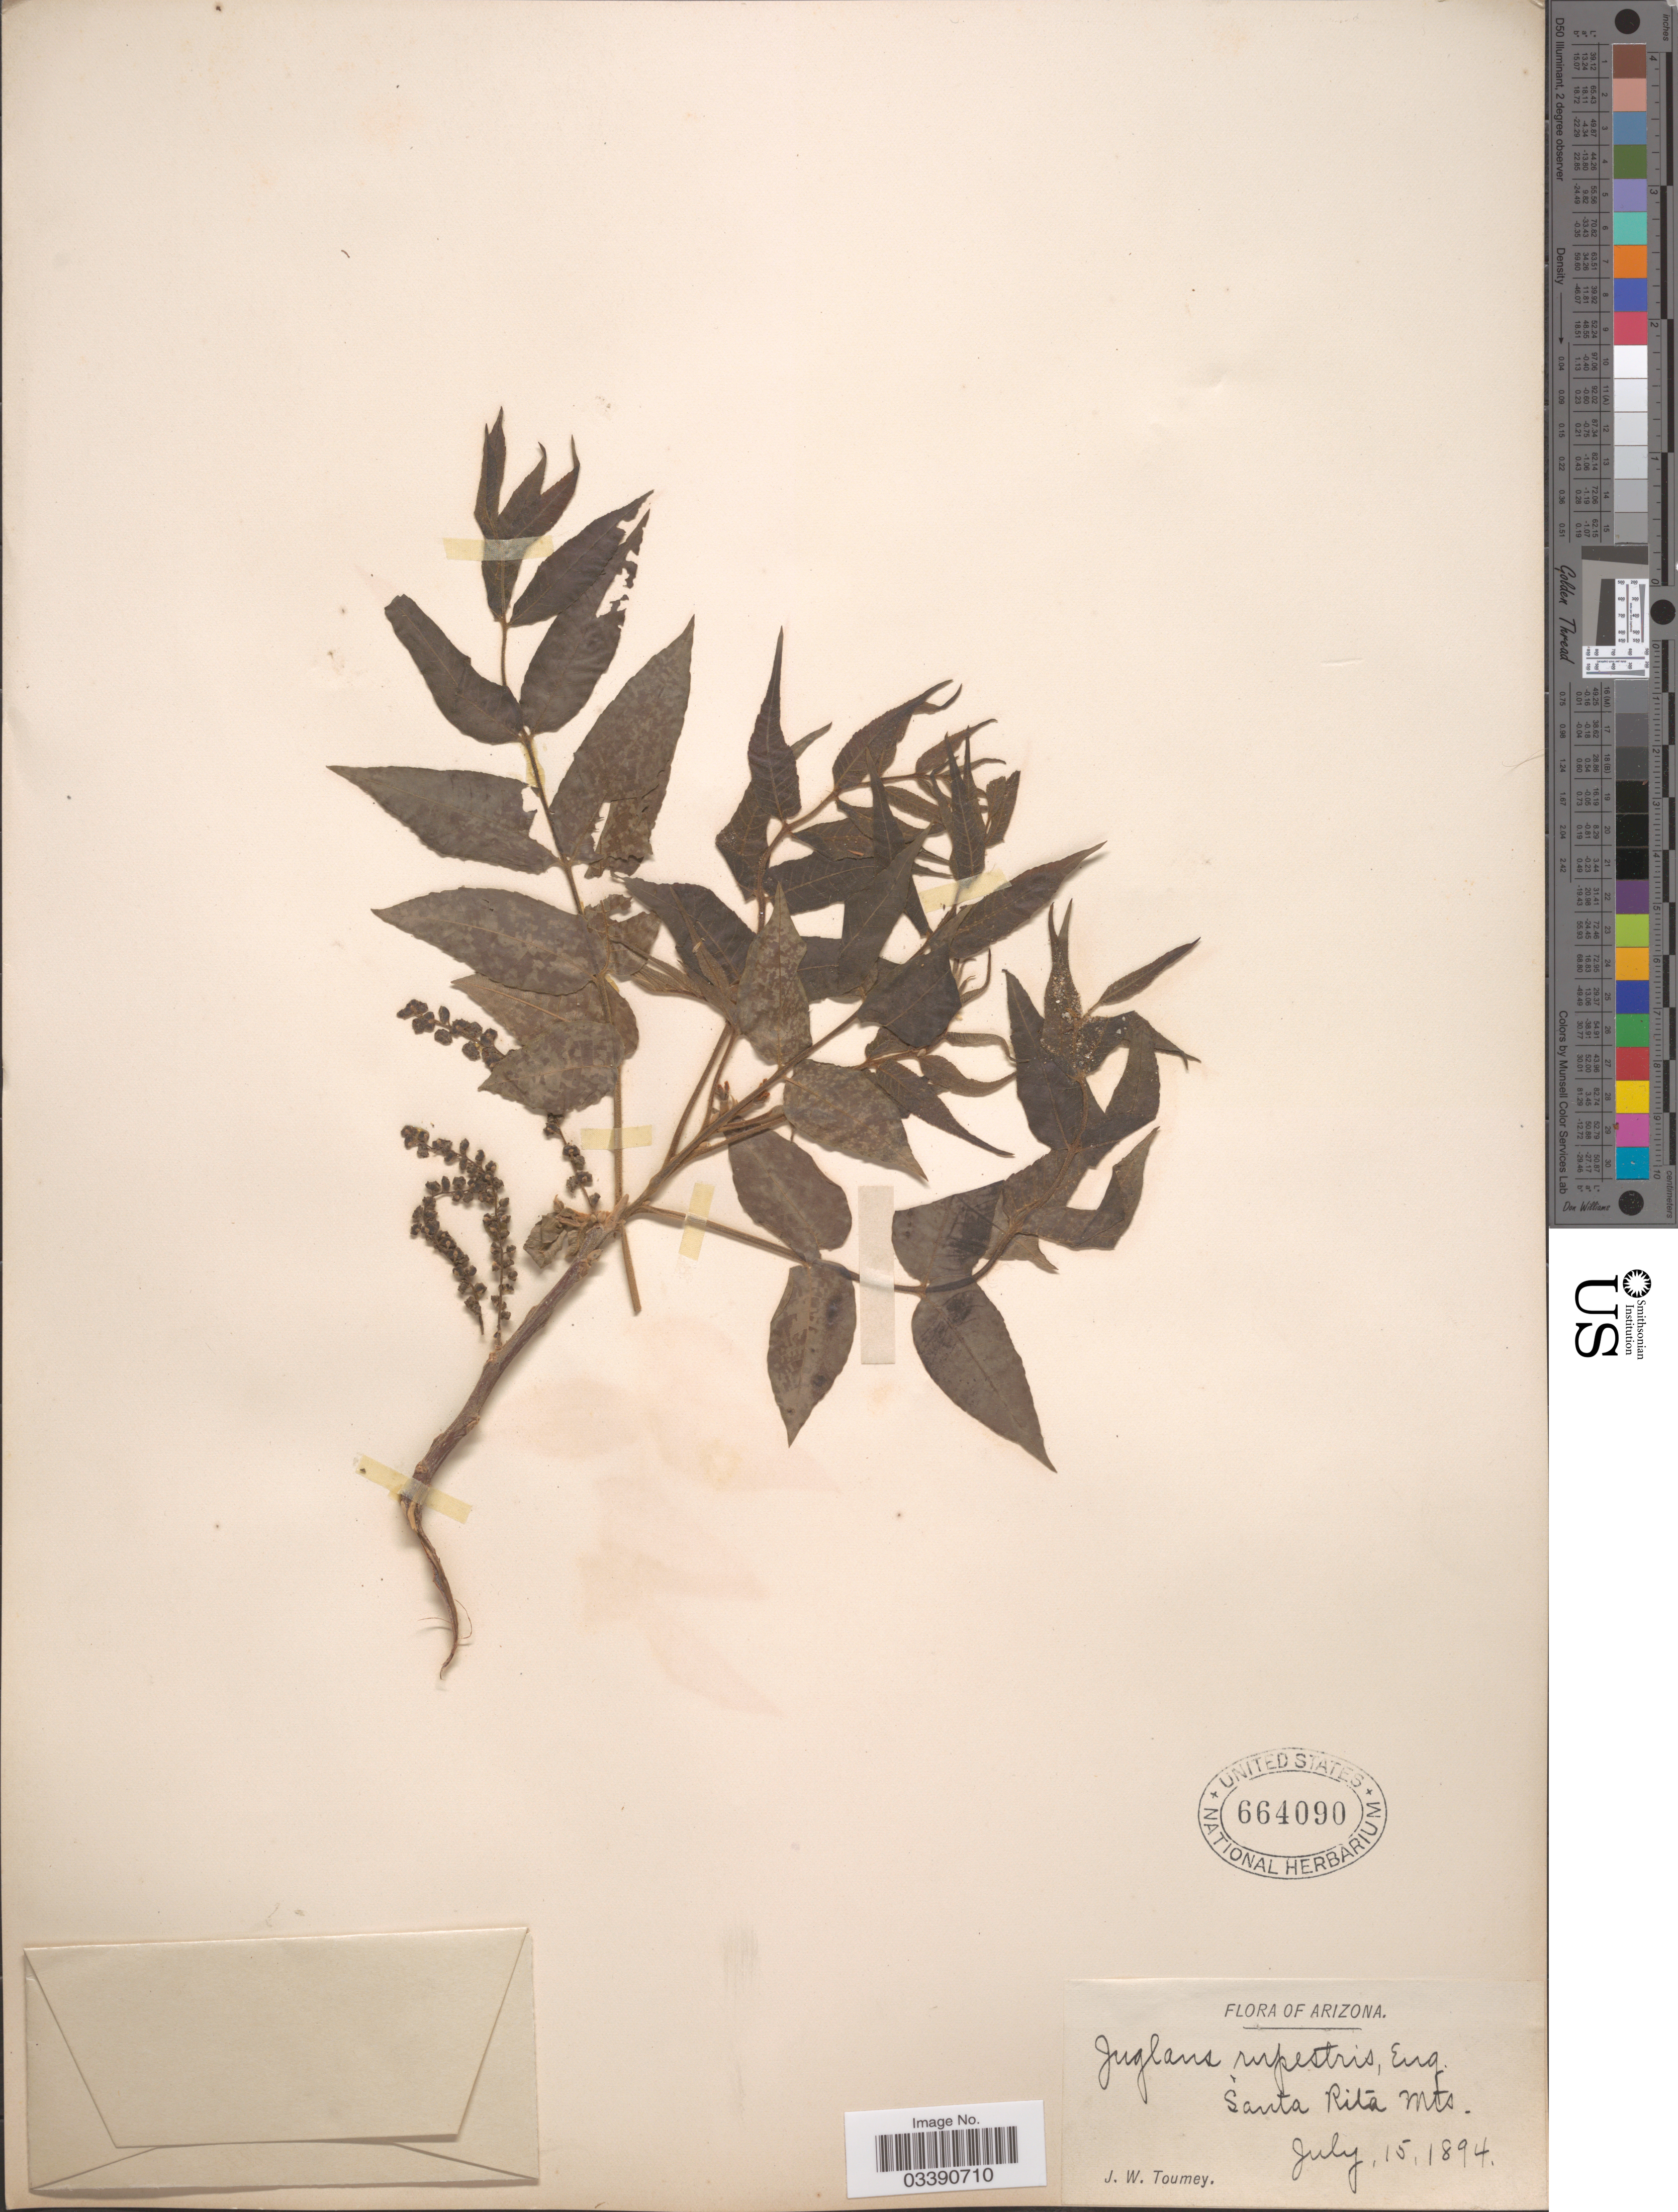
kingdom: Plantae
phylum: Tracheophyta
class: Magnoliopsida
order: Fagales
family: Juglandaceae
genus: Juglans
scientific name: Juglans microcarpa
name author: Berland. in Berland. & Chovell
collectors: J. W. Toumey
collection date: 1894-07-15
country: United States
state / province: Arizona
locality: Santa Rita Mts.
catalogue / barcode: US 664090